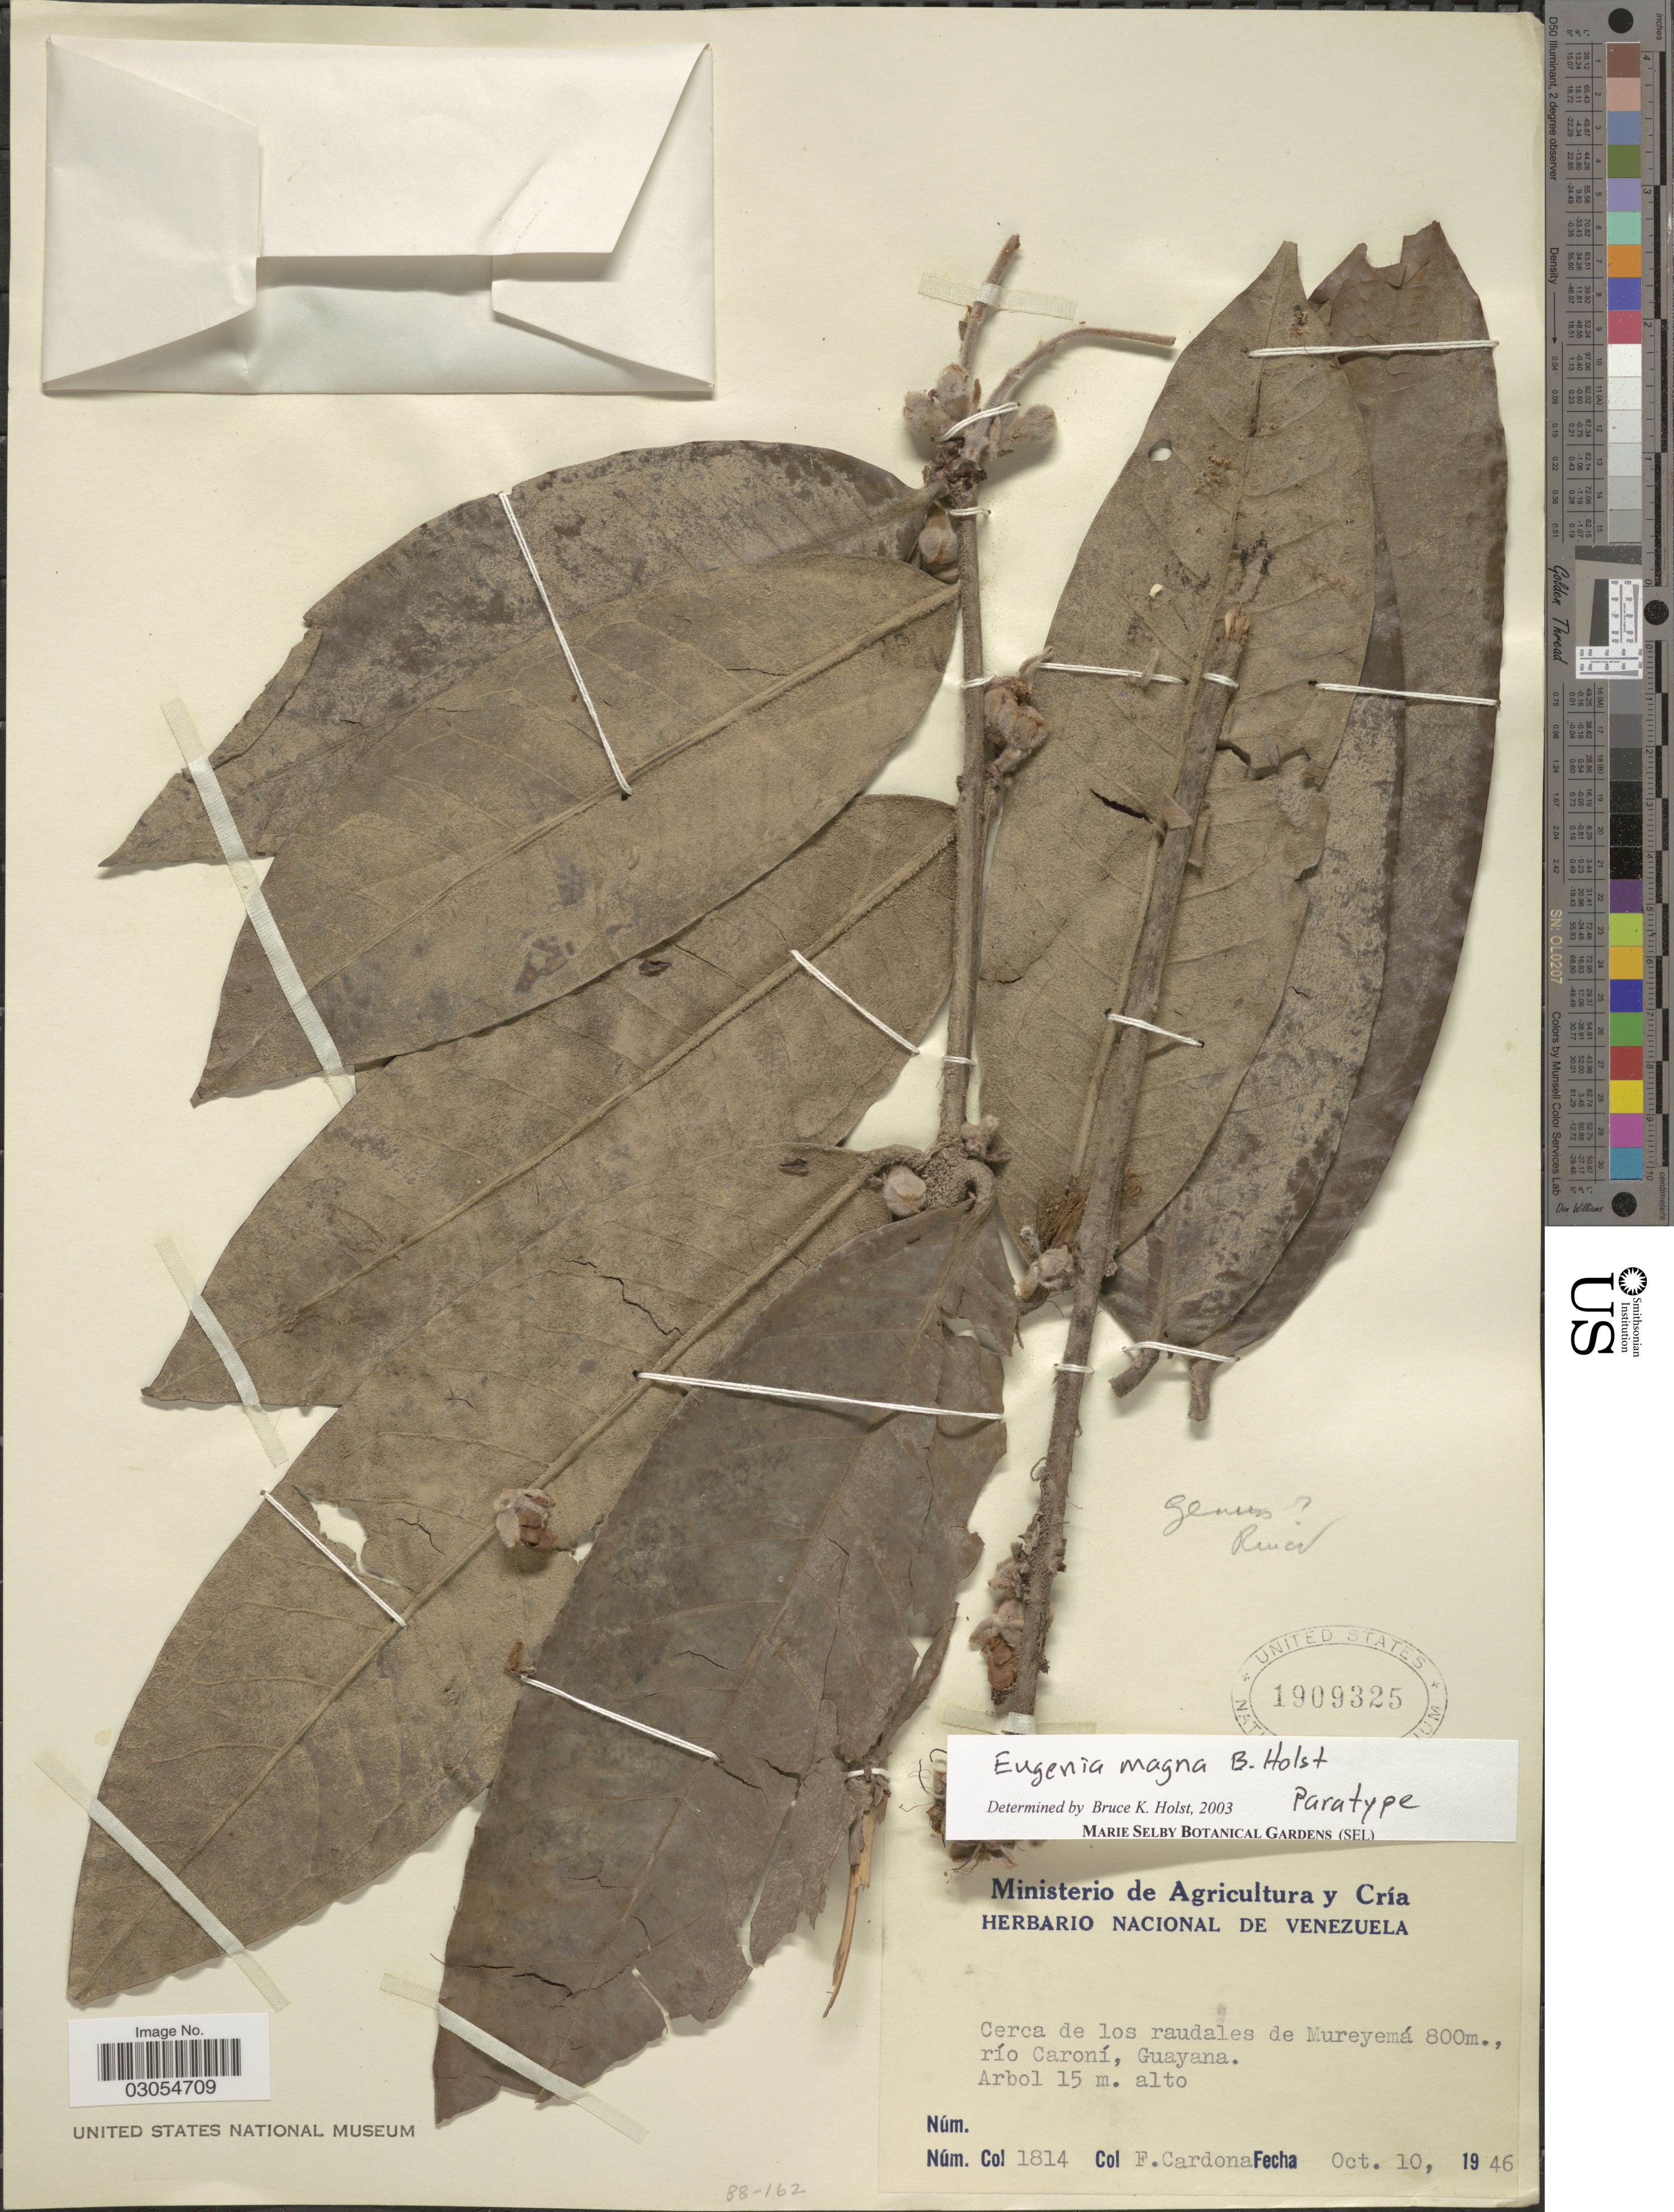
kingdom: Plantae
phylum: Tracheophyta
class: Magnoliopsida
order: Myrtales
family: Myrtaceae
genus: Eugenia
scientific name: Eugenia magna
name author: B. Holst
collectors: F. Cardona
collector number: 1814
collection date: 1946-10-10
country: Venezuela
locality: Cerca de los raudales de Mureyemá. Río Caroní, Guayana.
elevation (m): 800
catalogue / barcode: US 1909325